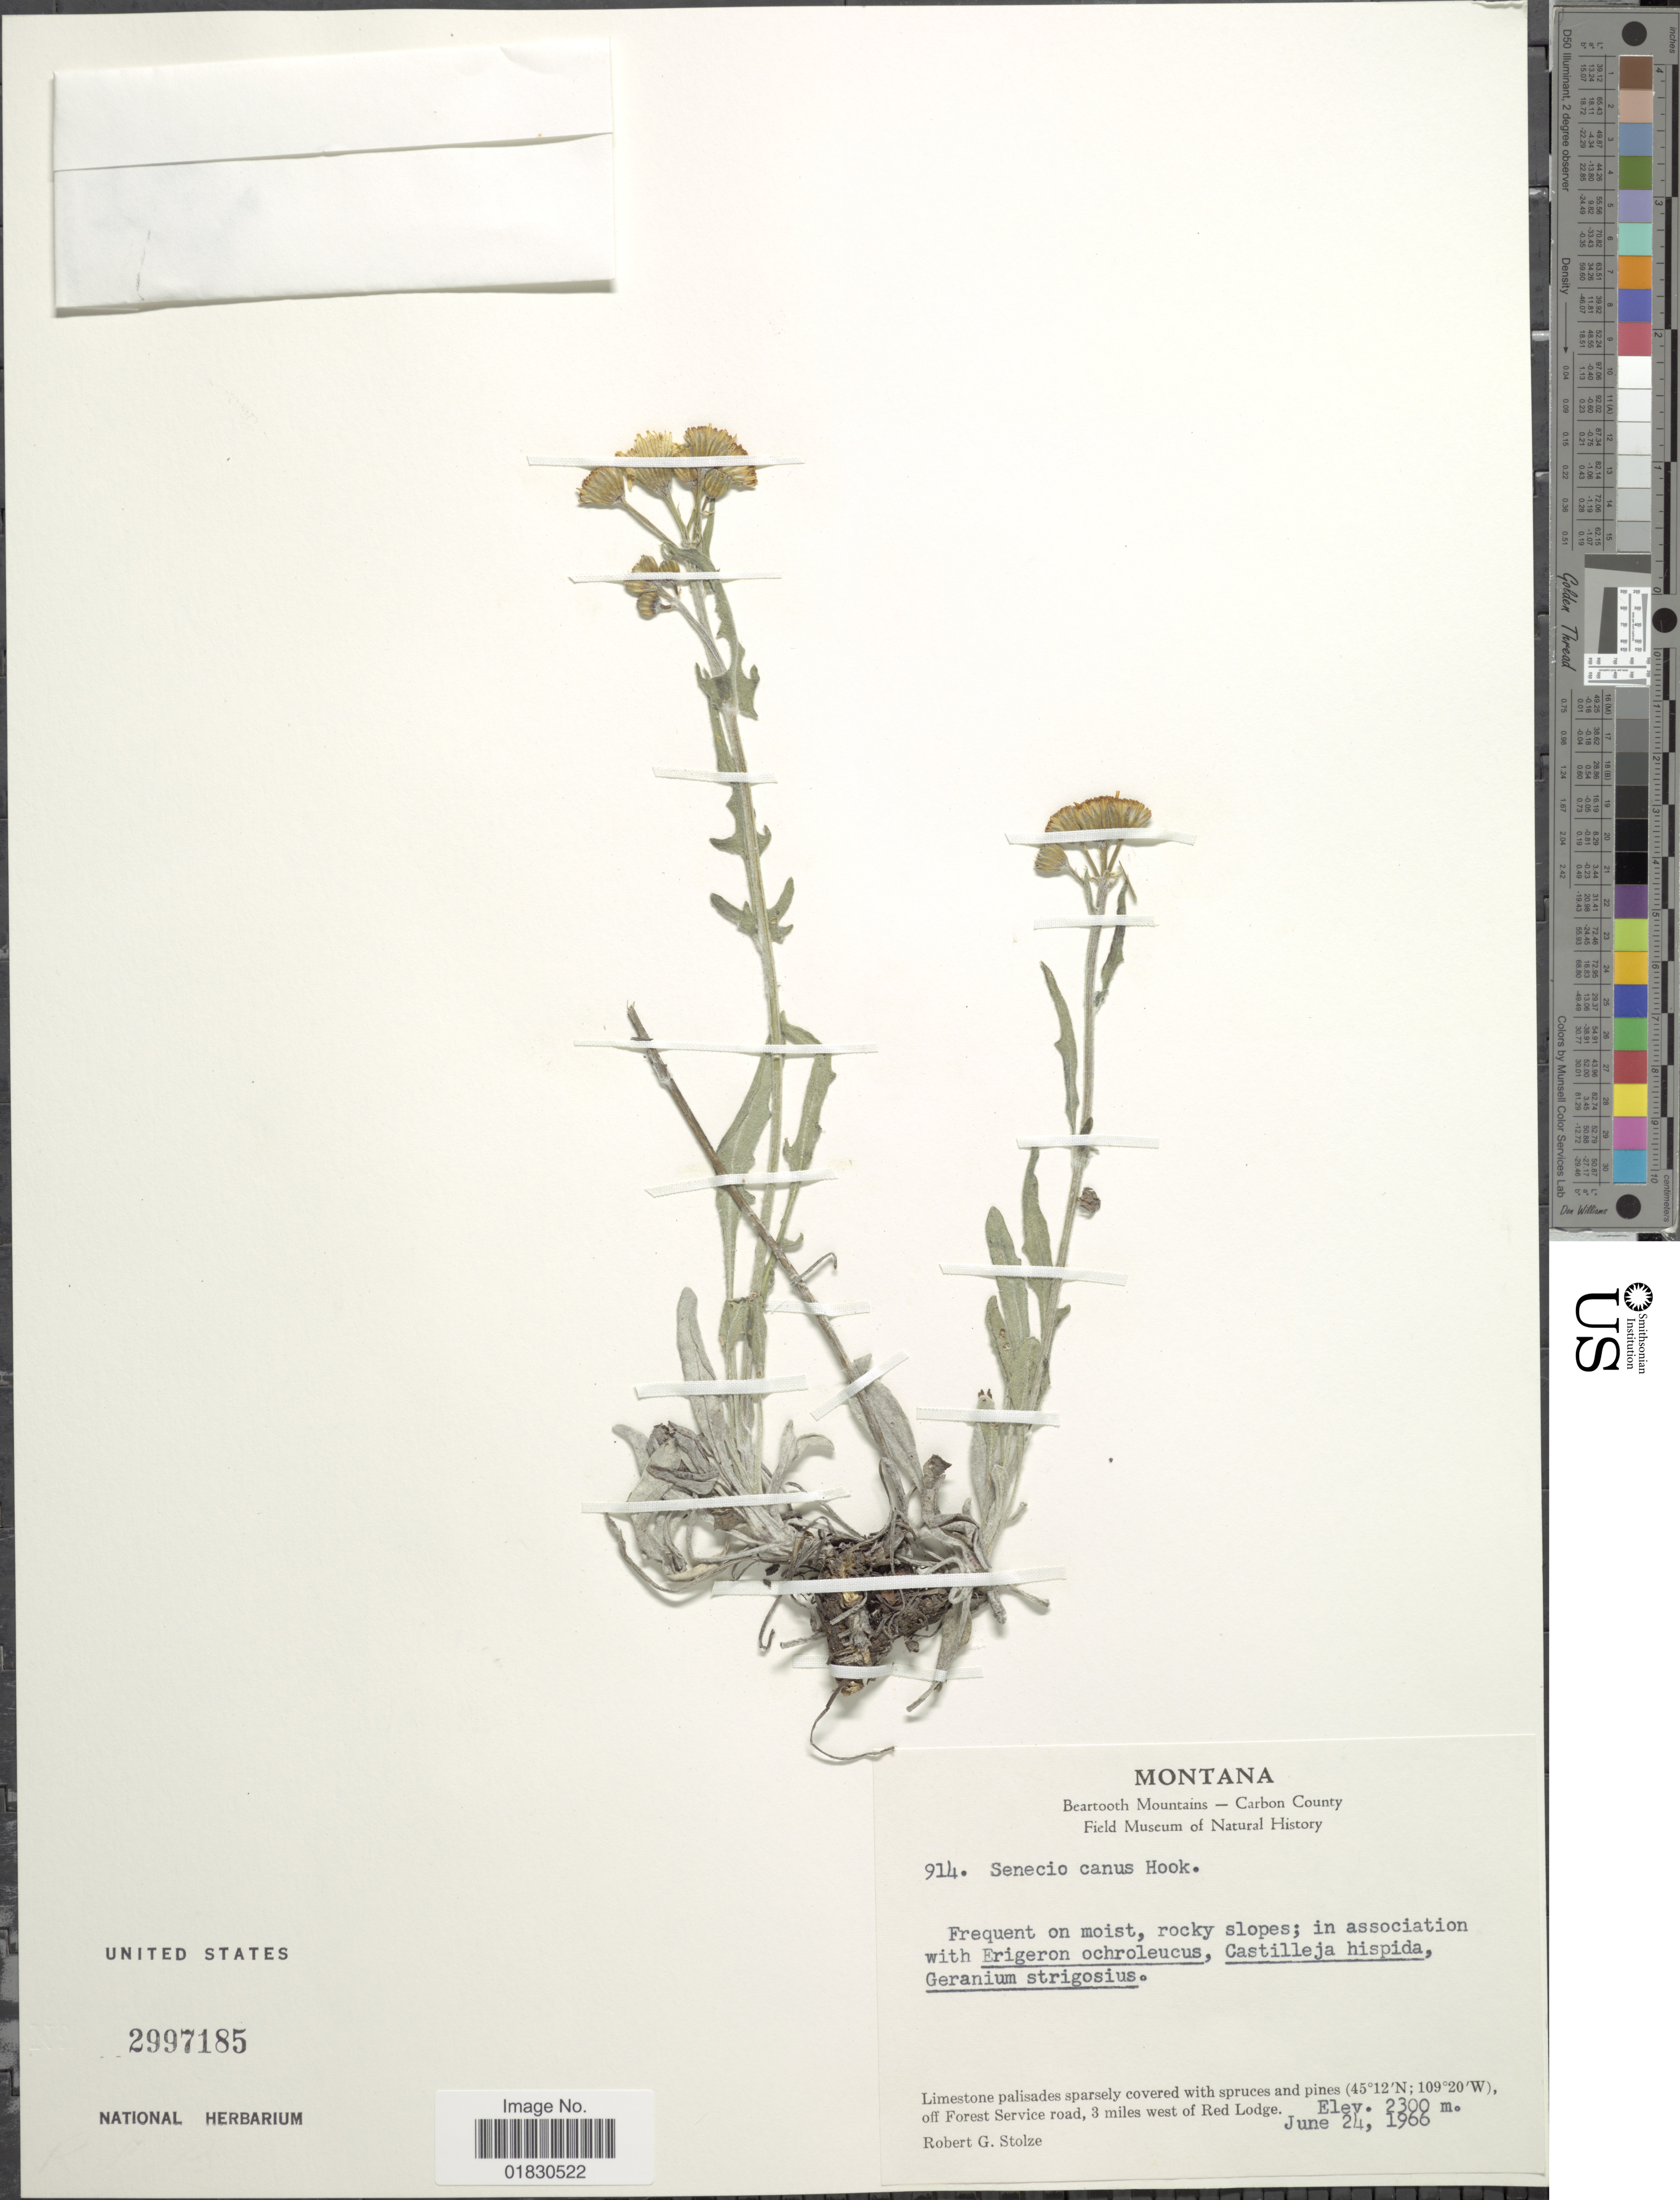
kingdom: Plantae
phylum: Tracheophyta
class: Magnoliopsida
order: Asterales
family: Asteraceae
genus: Packera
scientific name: Packera cana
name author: (Hook.) W.A. Weber & Á. Löve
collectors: R. G. Stolze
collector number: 914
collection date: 1966-06-24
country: United States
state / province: Montana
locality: Off Forest Service road, 3 miles west of Red Lodge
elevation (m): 2300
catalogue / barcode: US 2997185